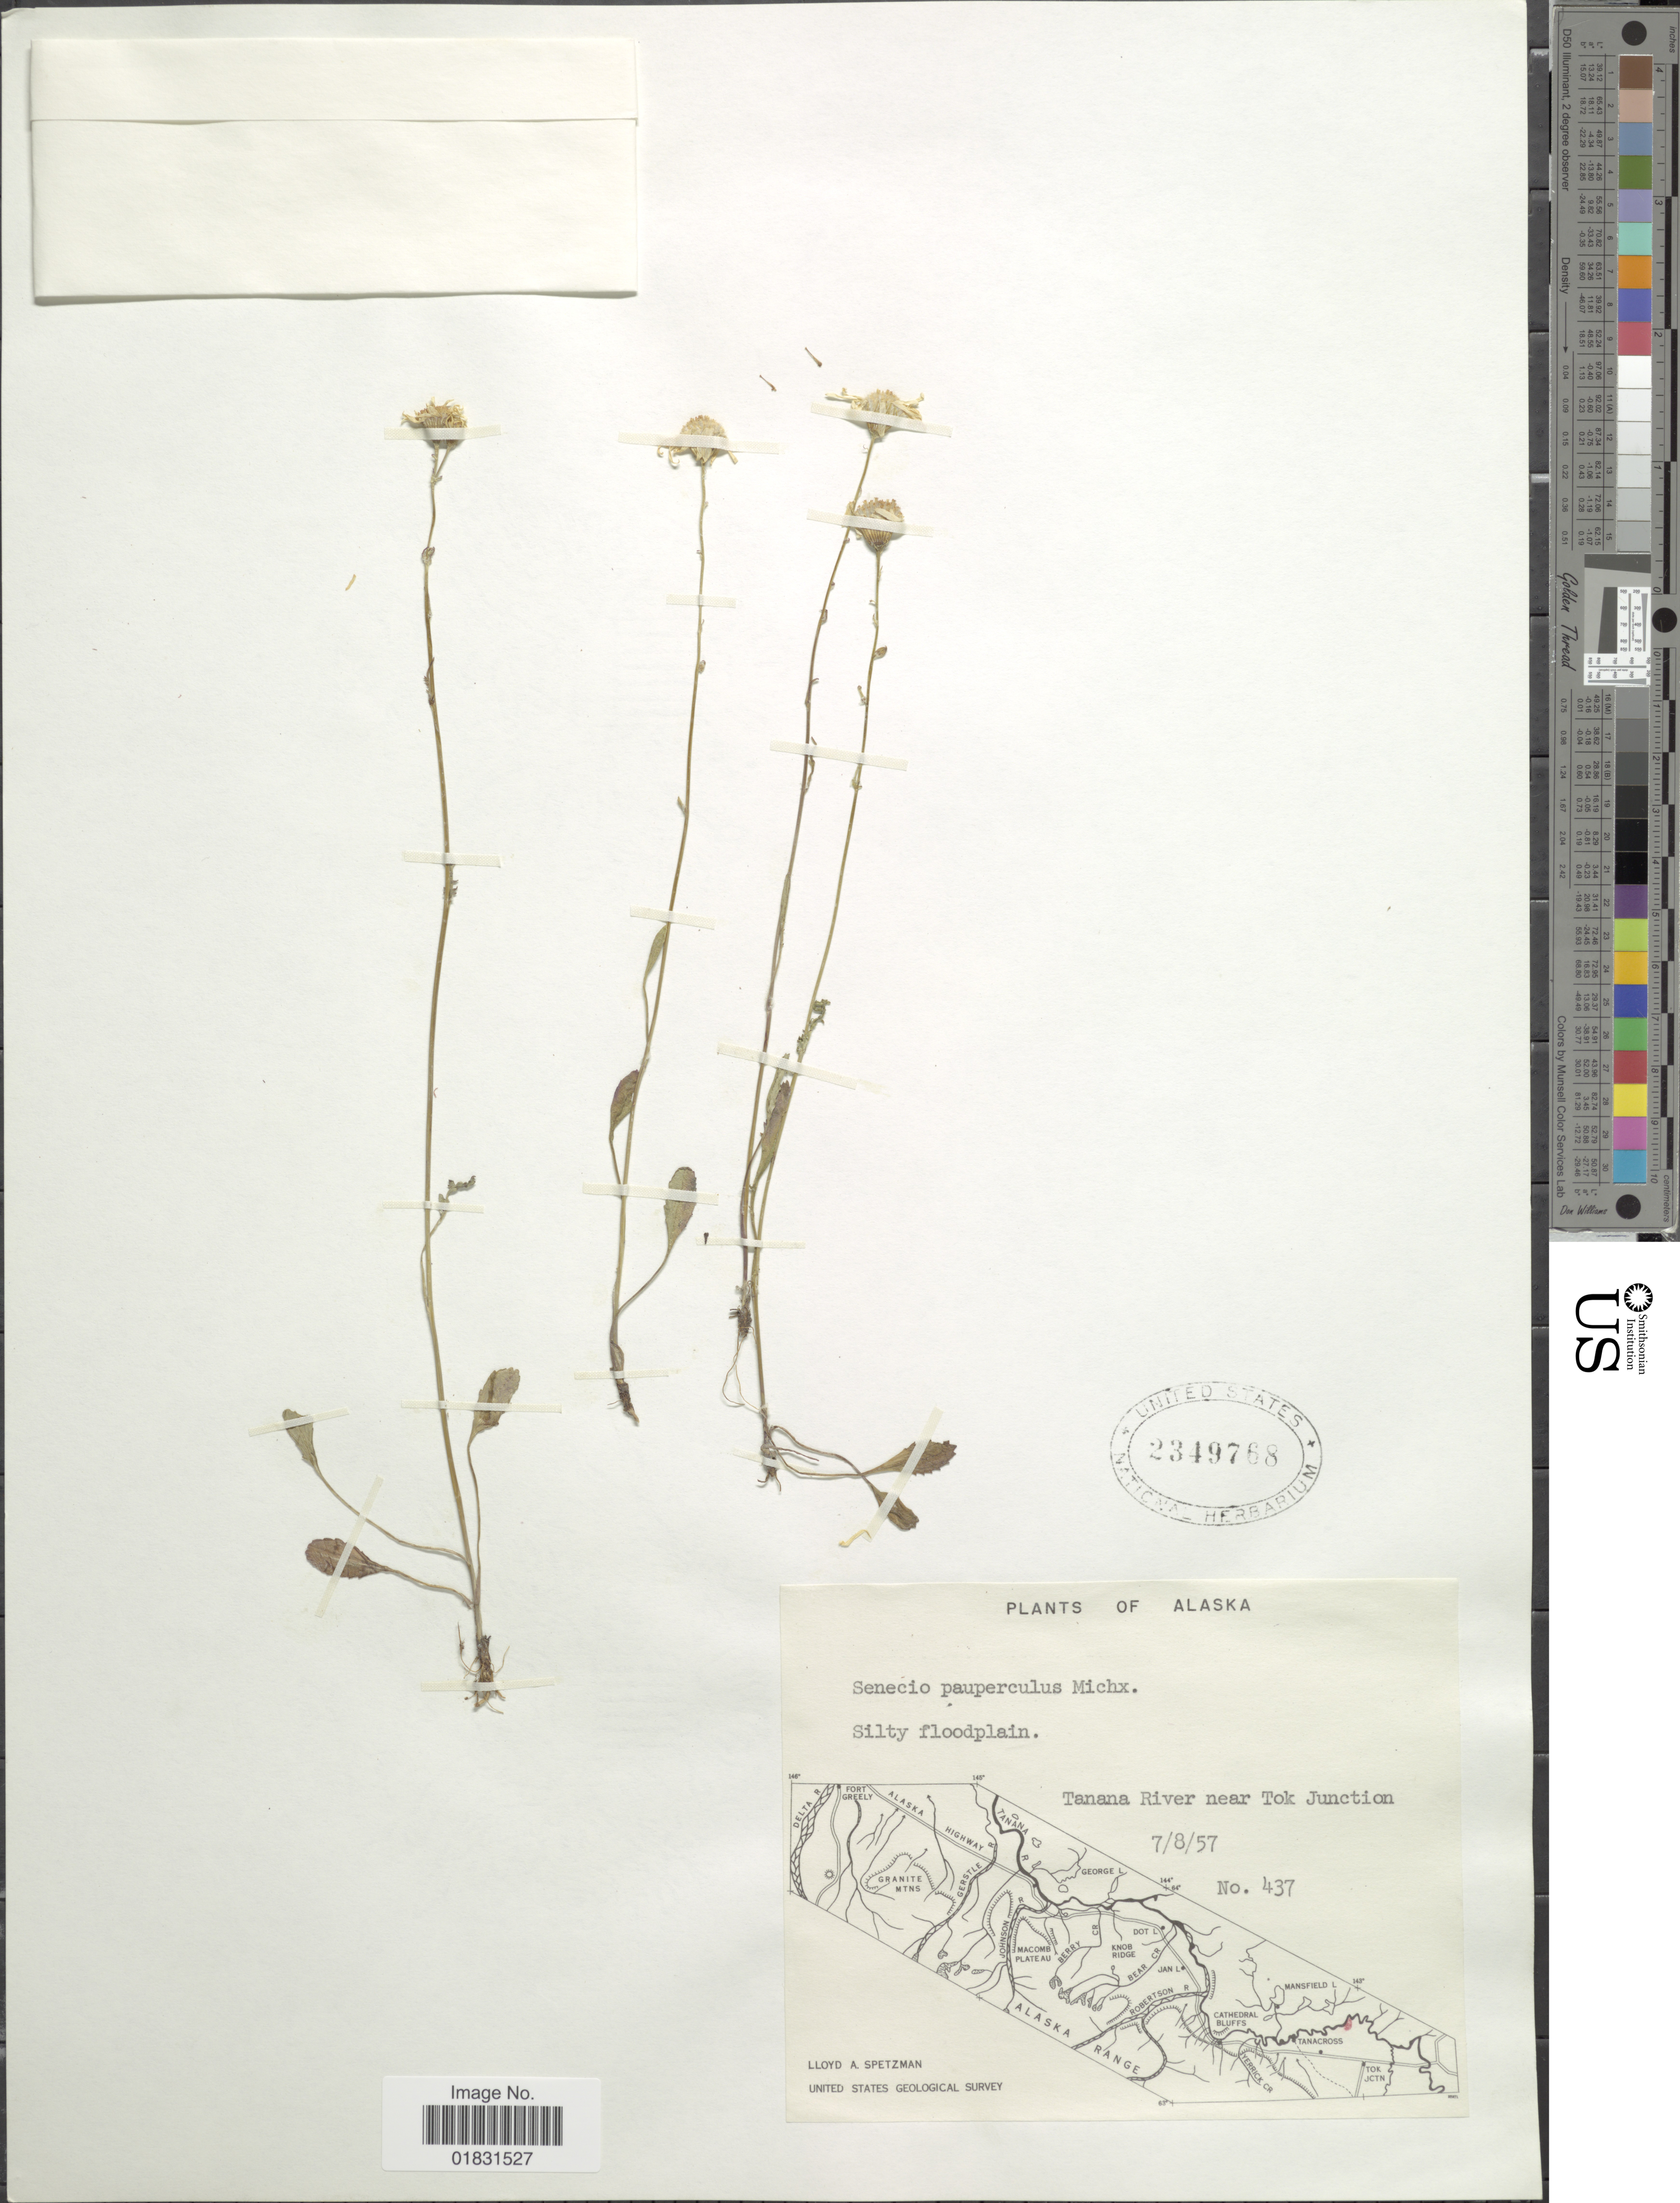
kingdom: Plantae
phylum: Tracheophyta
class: Magnoliopsida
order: Asterales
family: Asteraceae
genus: Packera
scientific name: Packera paupercula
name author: (Michx.) Á. Löve & D. Löve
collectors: L. Spetzman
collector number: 437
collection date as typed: Transcribed d/m/y: 8/7/57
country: United States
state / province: Alaska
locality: Sity floodplain. Tanana river near Tok Junction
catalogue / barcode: US 2349768